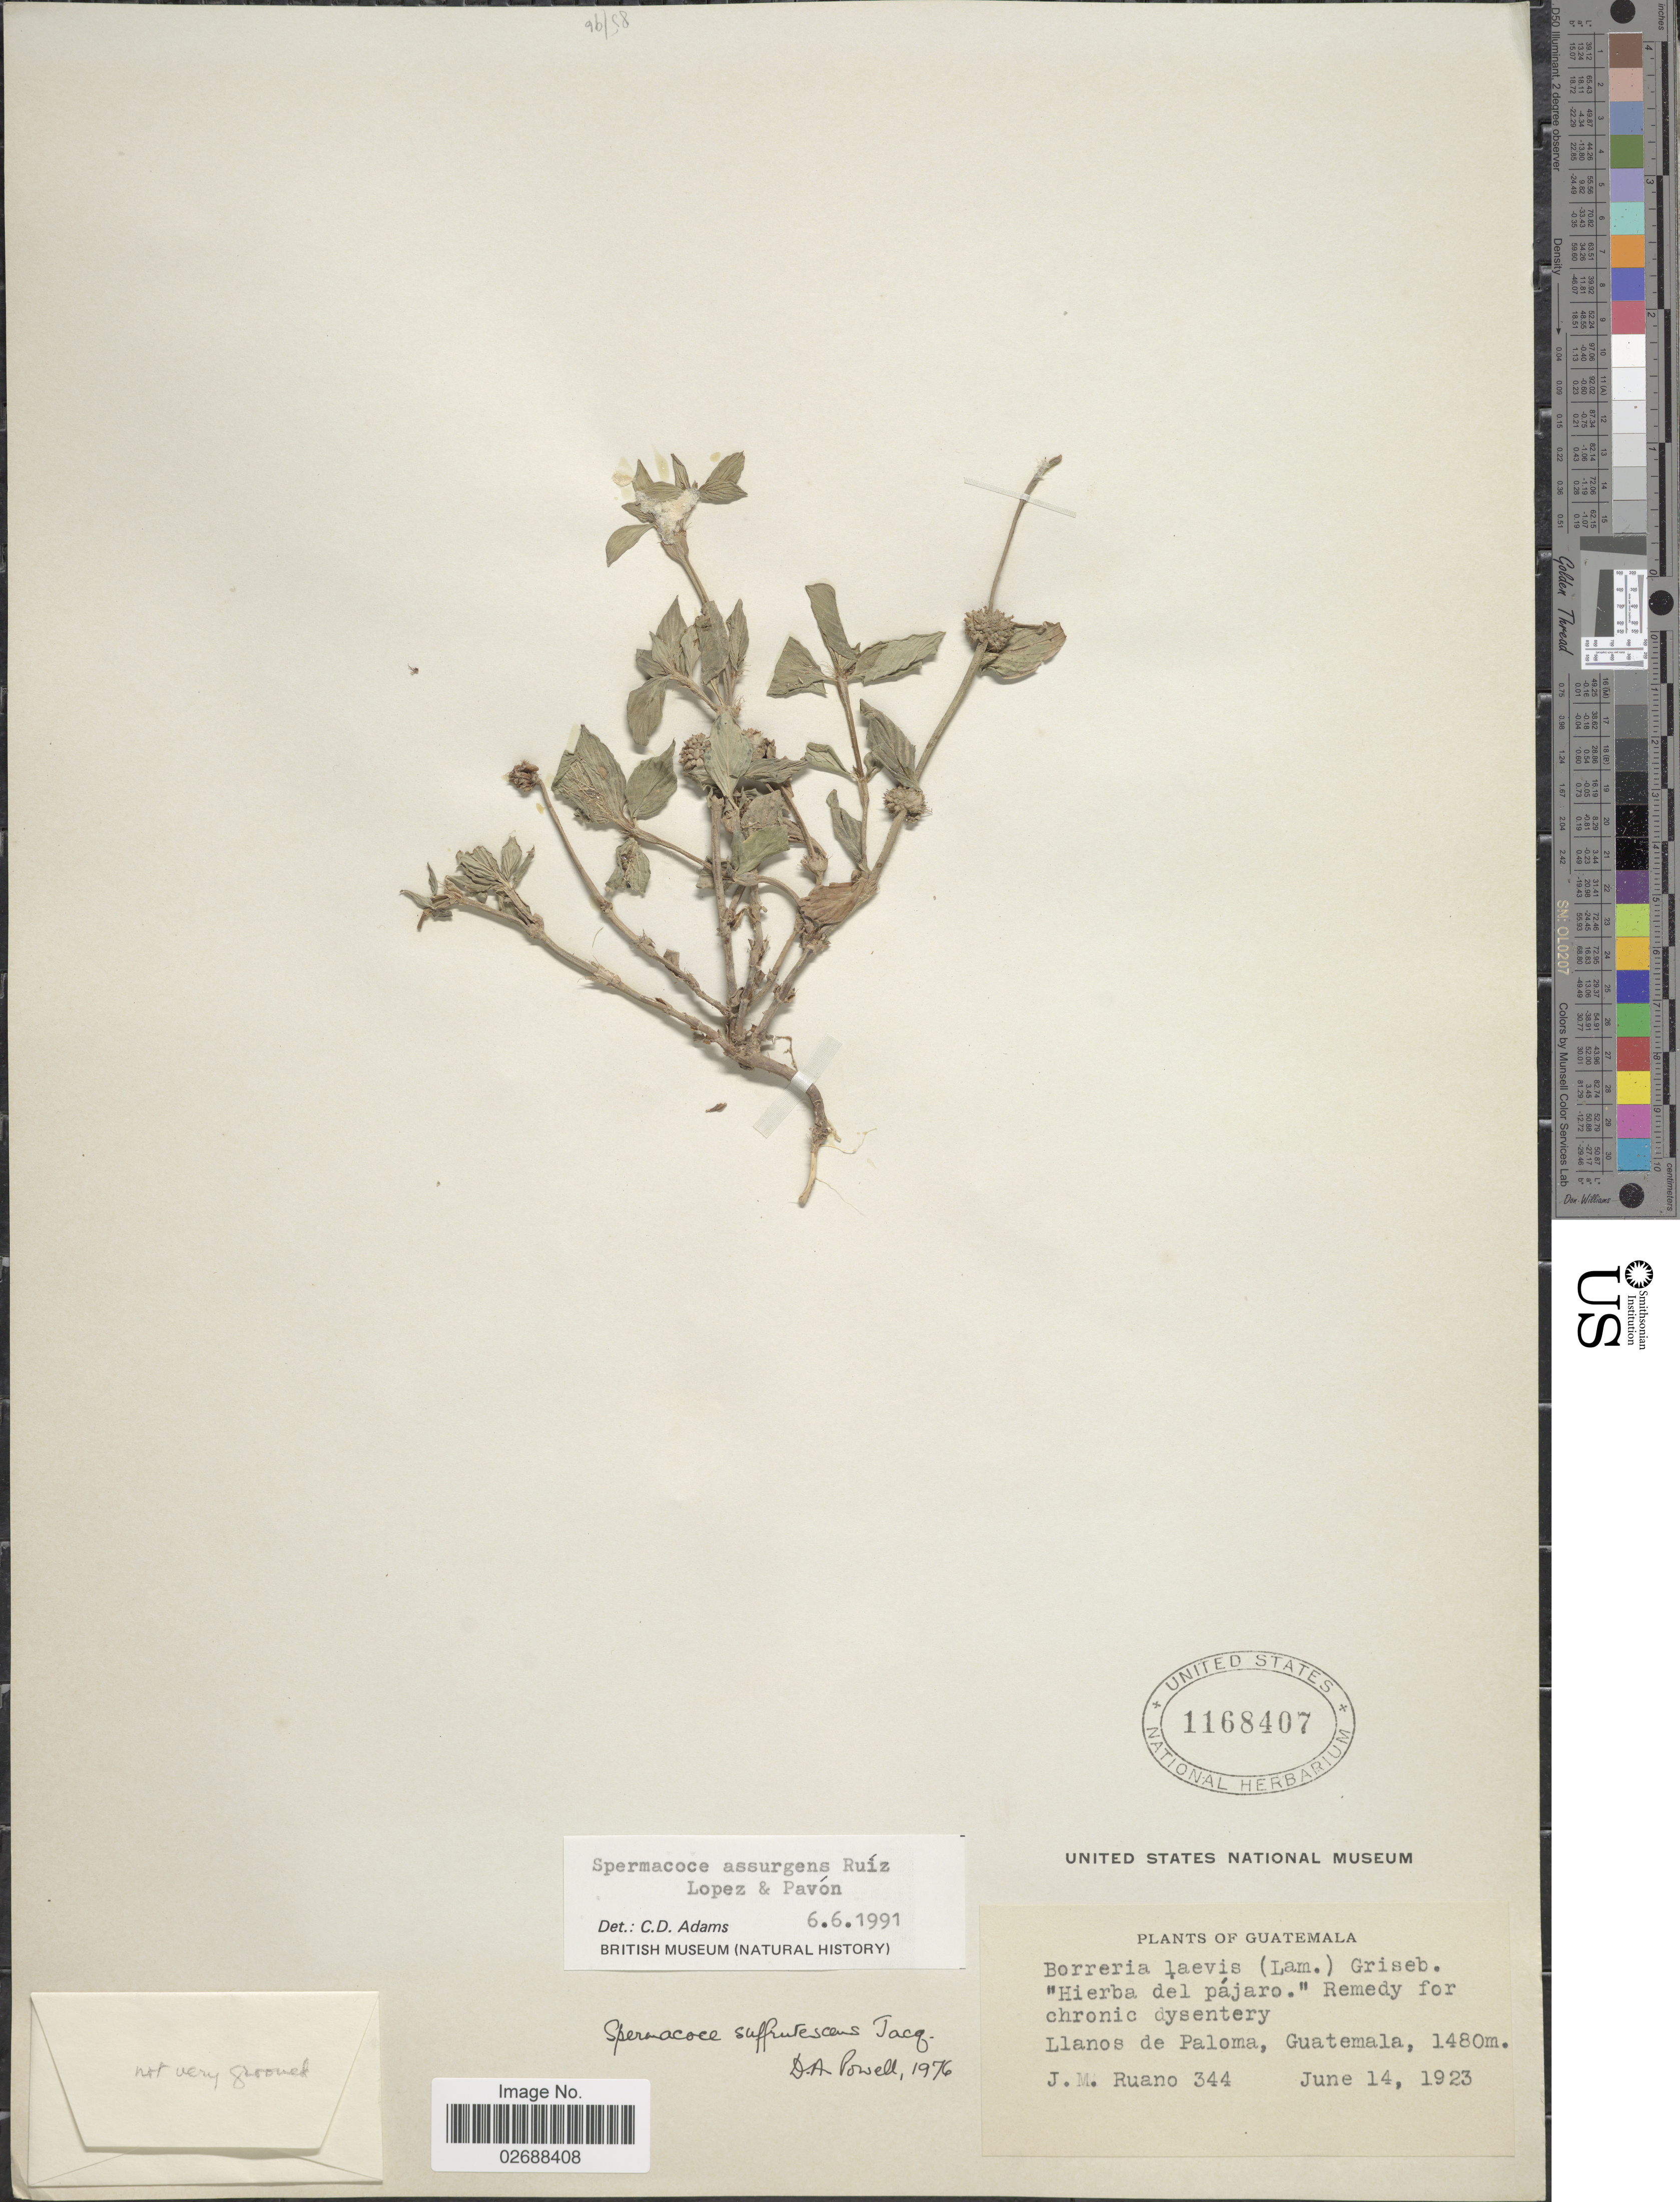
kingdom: Plantae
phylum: Tracheophyta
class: Magnoliopsida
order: Gentianales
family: Rubiaceae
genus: Borreria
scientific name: Borreria assurgens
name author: (Ruiz & Pav.) Griseb.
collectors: J. Ruano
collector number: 344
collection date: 1923-06-14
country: Guatemala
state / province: Guatemala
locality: Llanos de Paloma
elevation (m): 1480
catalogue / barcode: US 1168407